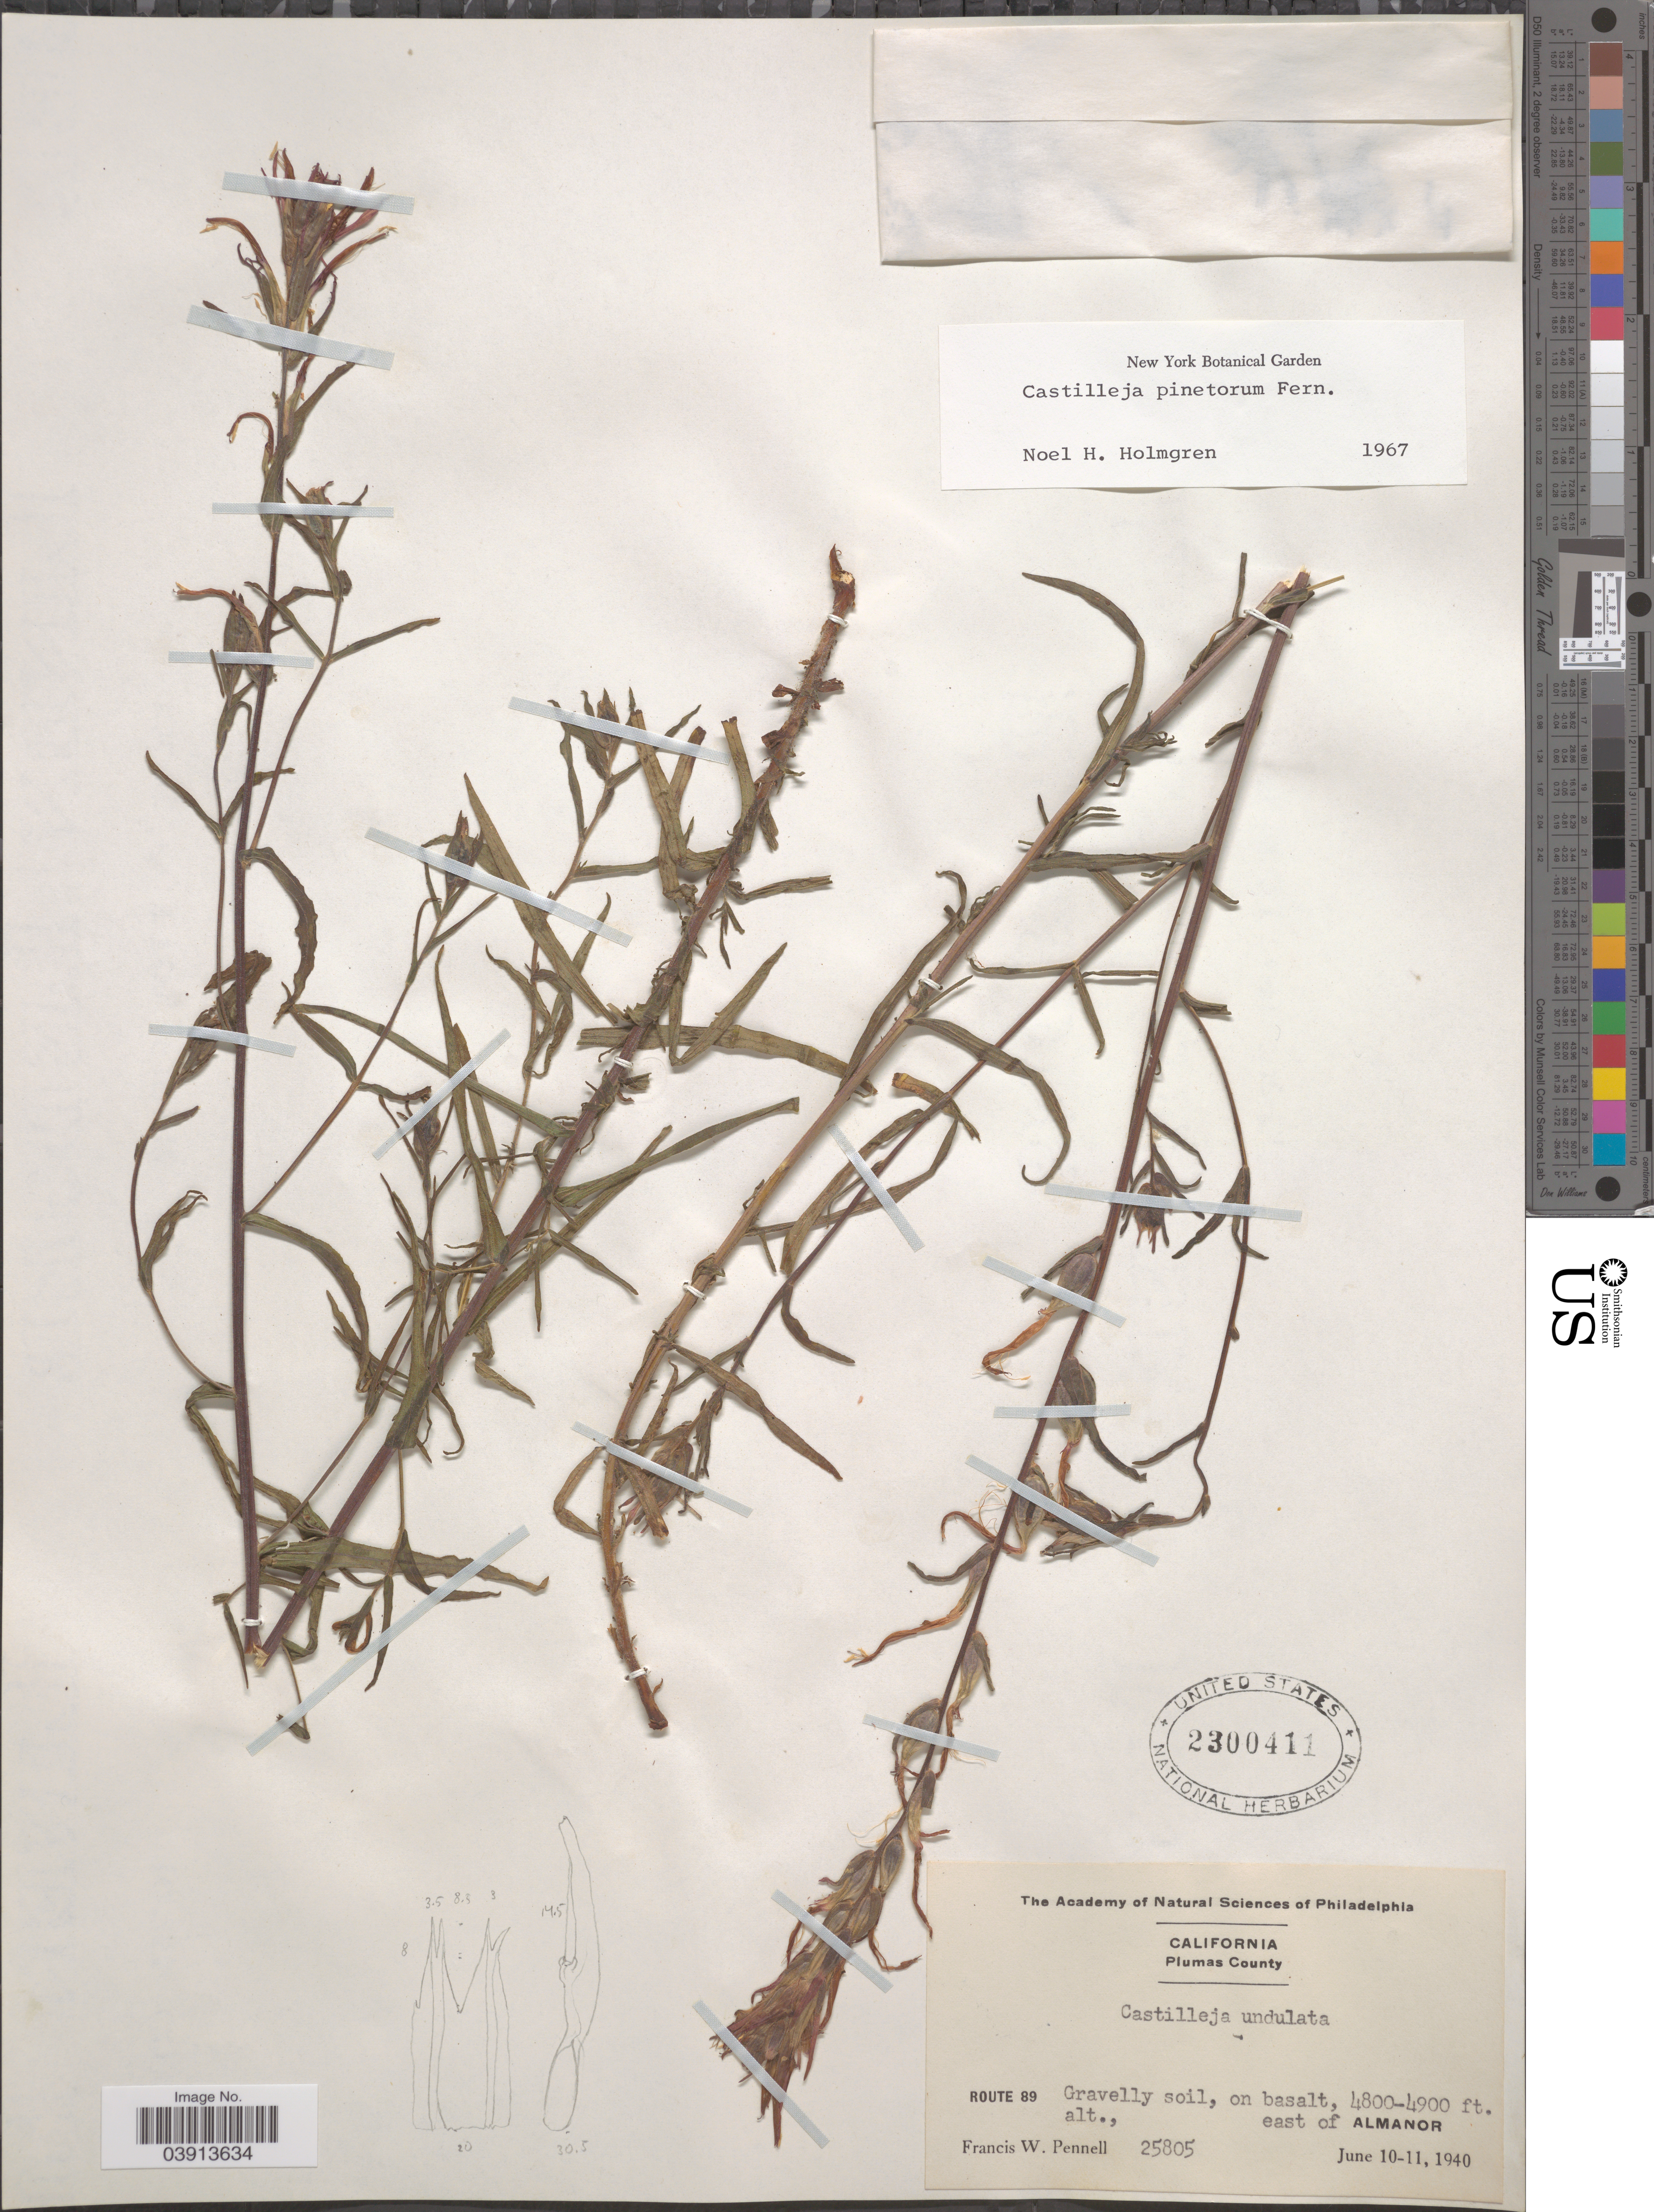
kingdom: Plantae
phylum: Tracheophyta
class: Magnoliopsida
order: Lamiales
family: Orobanchaceae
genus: Castilleja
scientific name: Castilleja pinetorum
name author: Fernald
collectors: F. W. Pennell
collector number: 25805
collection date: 1940-06-10/1940-06-11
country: United States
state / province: California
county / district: Plumas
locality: Plumas County. Route 89, Gravelly soil, on basalt, east of Almanor.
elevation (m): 1463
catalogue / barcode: US 2300411